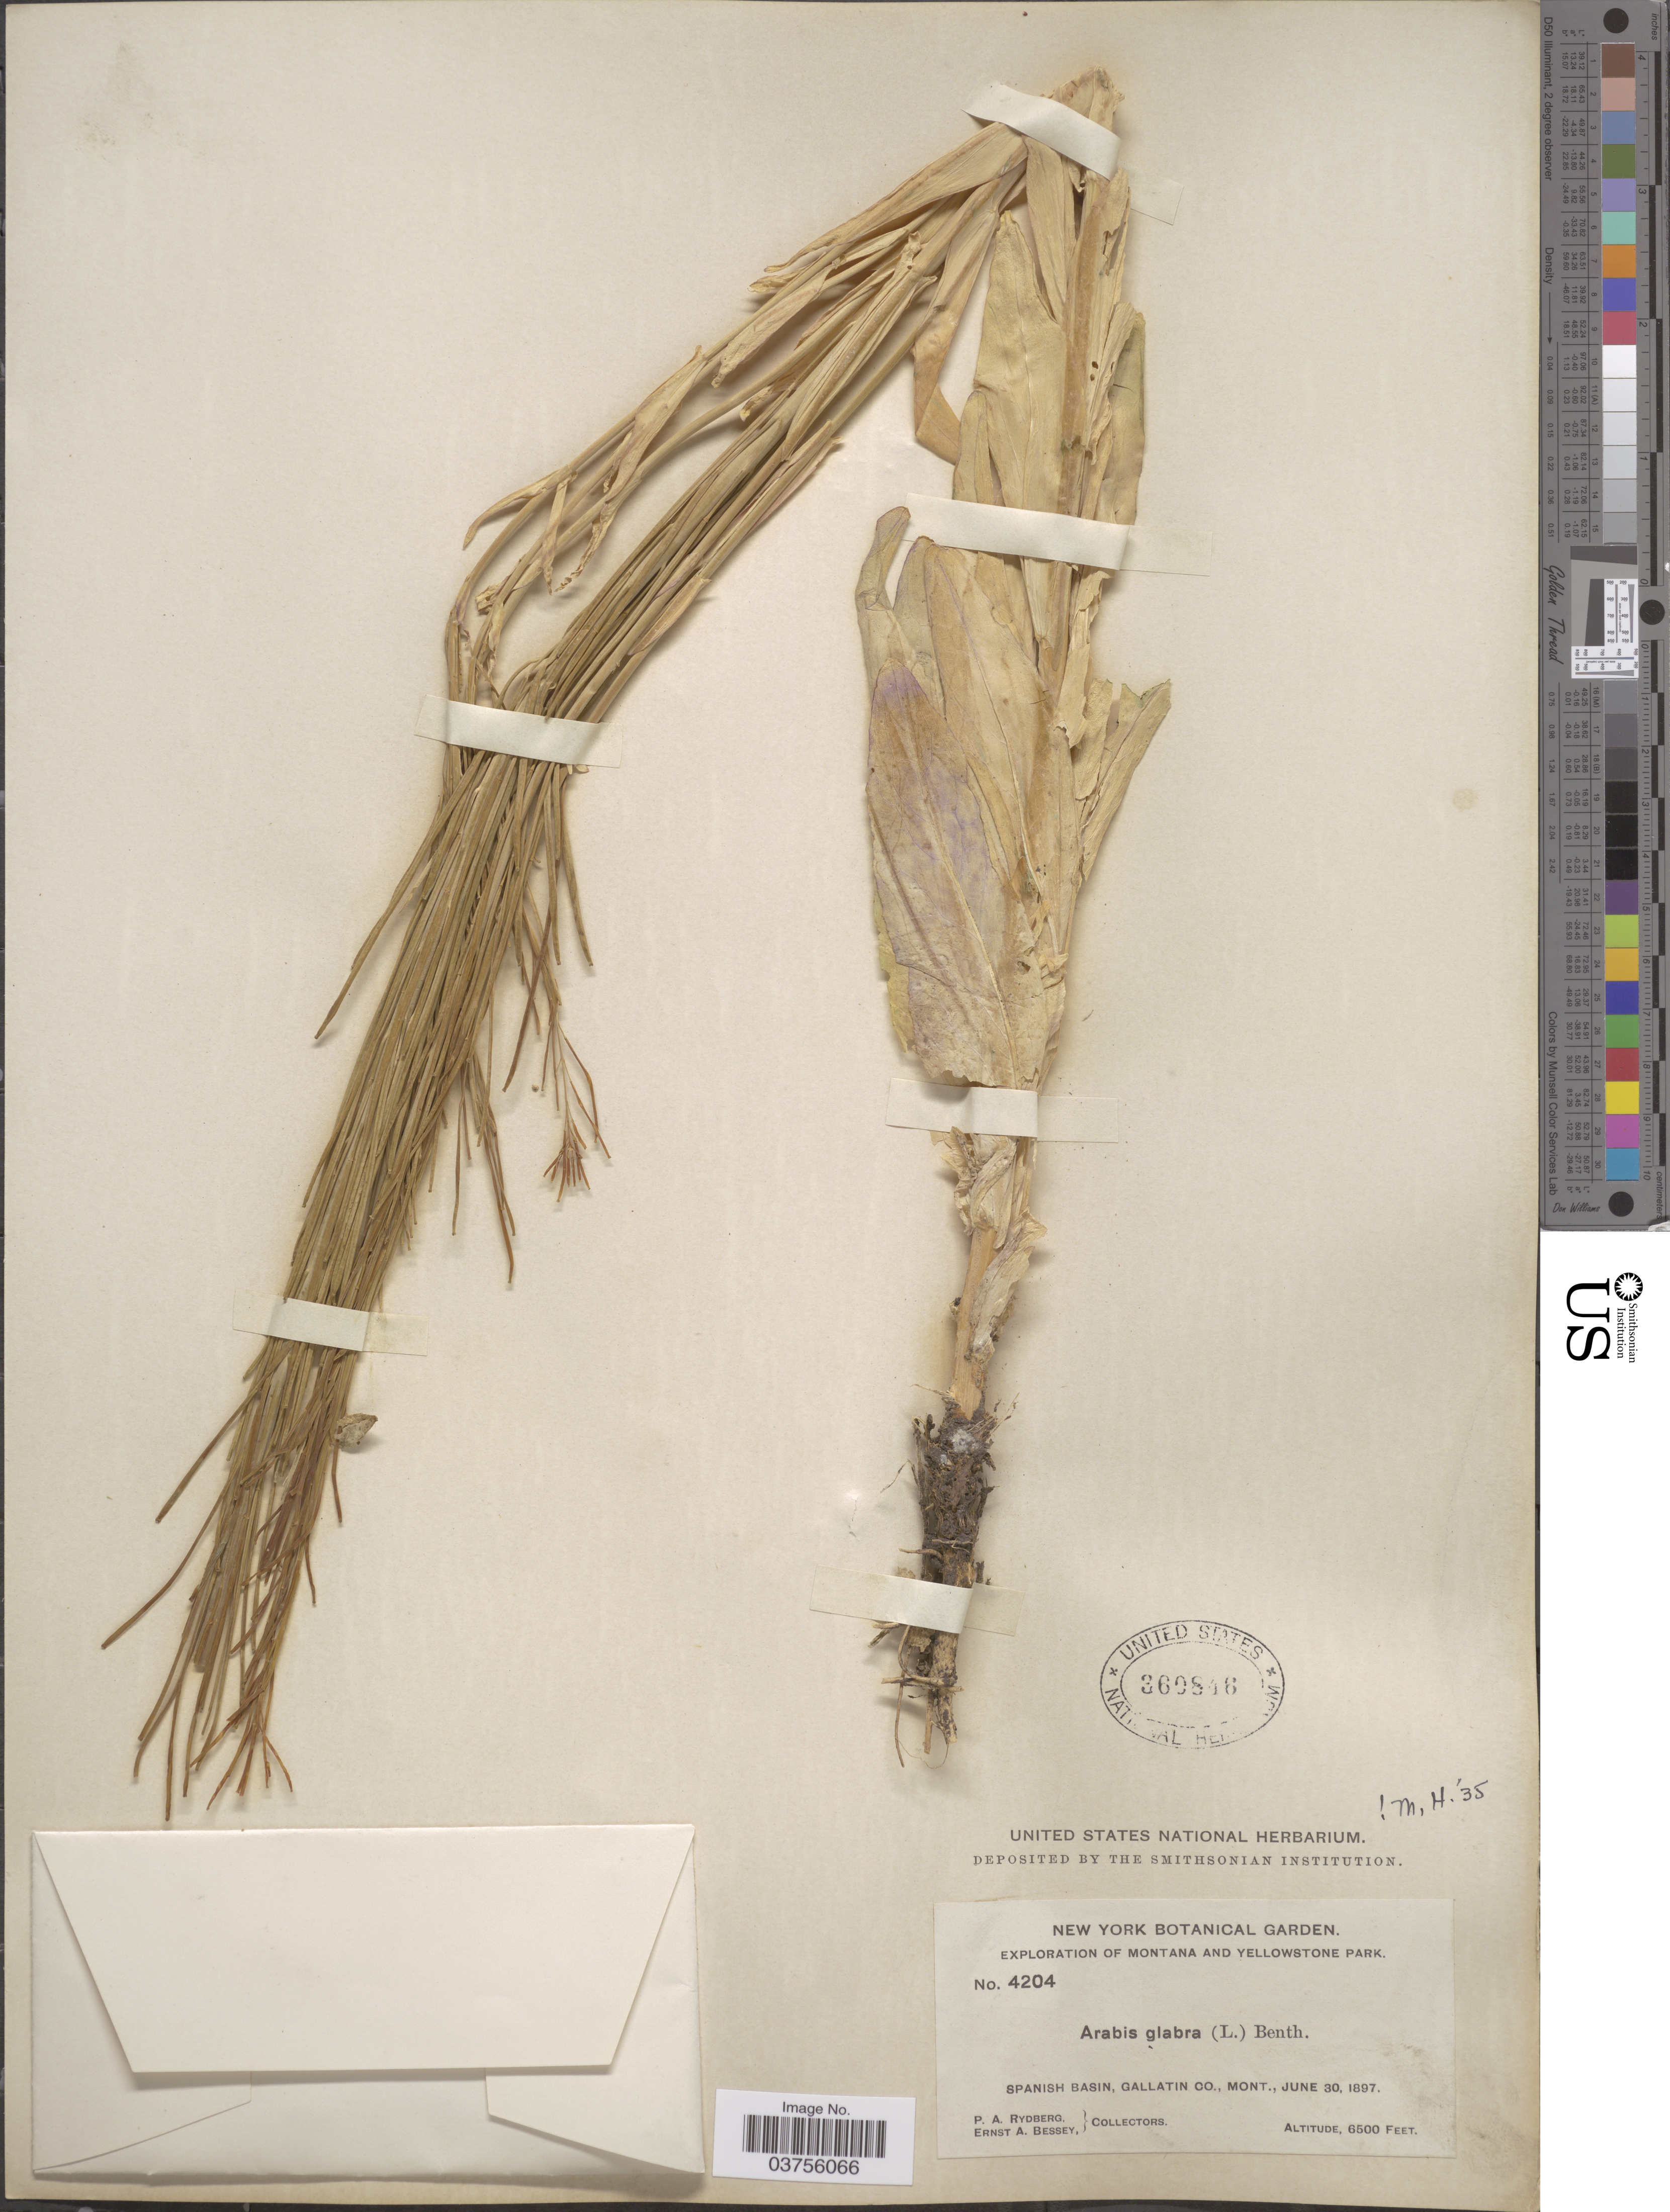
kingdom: Plantae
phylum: Tracheophyta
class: Magnoliopsida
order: Brassicales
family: Brassicaceae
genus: Turritis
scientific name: Turritis glabra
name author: L.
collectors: P. A. Rydberg & E. A. Bessey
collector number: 4204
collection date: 1897-06-30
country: United States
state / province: Montana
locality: Yellowstone Park. Spanish Basin, Gallatin Co.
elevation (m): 1981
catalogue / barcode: US 360846